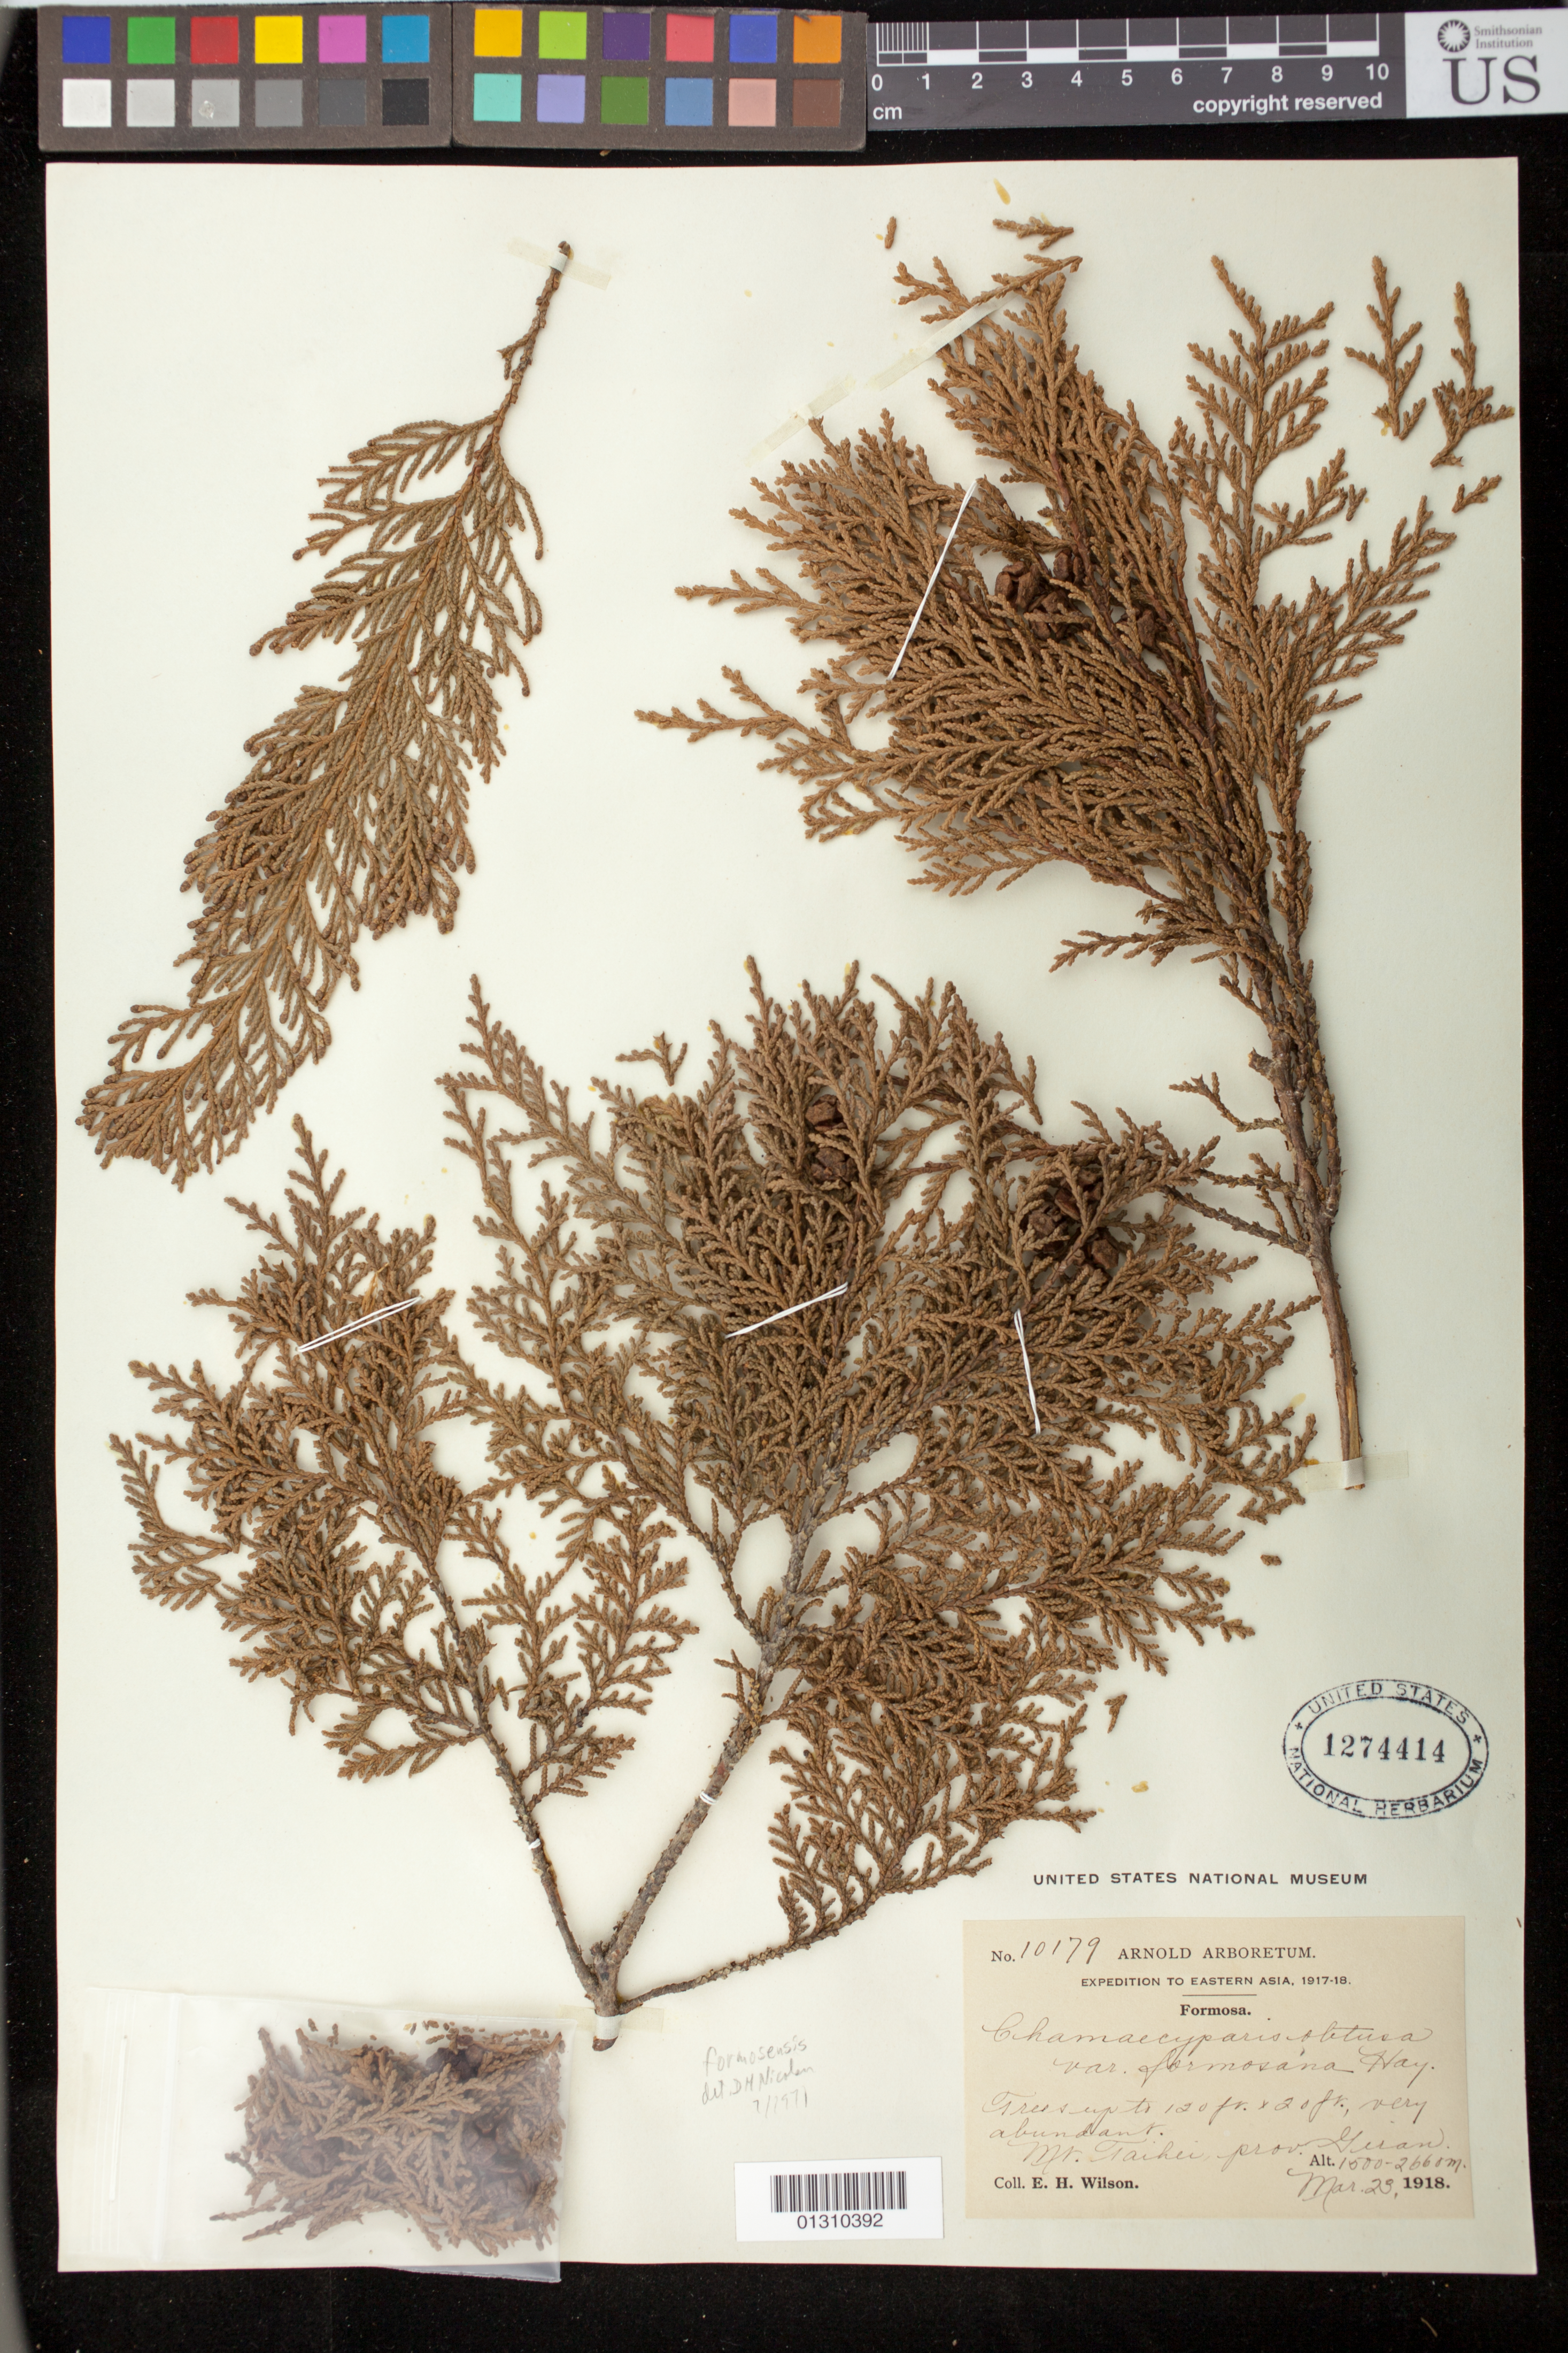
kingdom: Plantae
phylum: Tracheophyta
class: Pinopsida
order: Pinales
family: Cupressaceae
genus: Chamaecyparis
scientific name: Chamaecyparis formosensis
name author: Matsum.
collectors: E. H. Wilson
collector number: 10179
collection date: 1918-03-23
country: Taiwan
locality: Mt. Taihei, prov. Geian*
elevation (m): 1500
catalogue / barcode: US 1274414